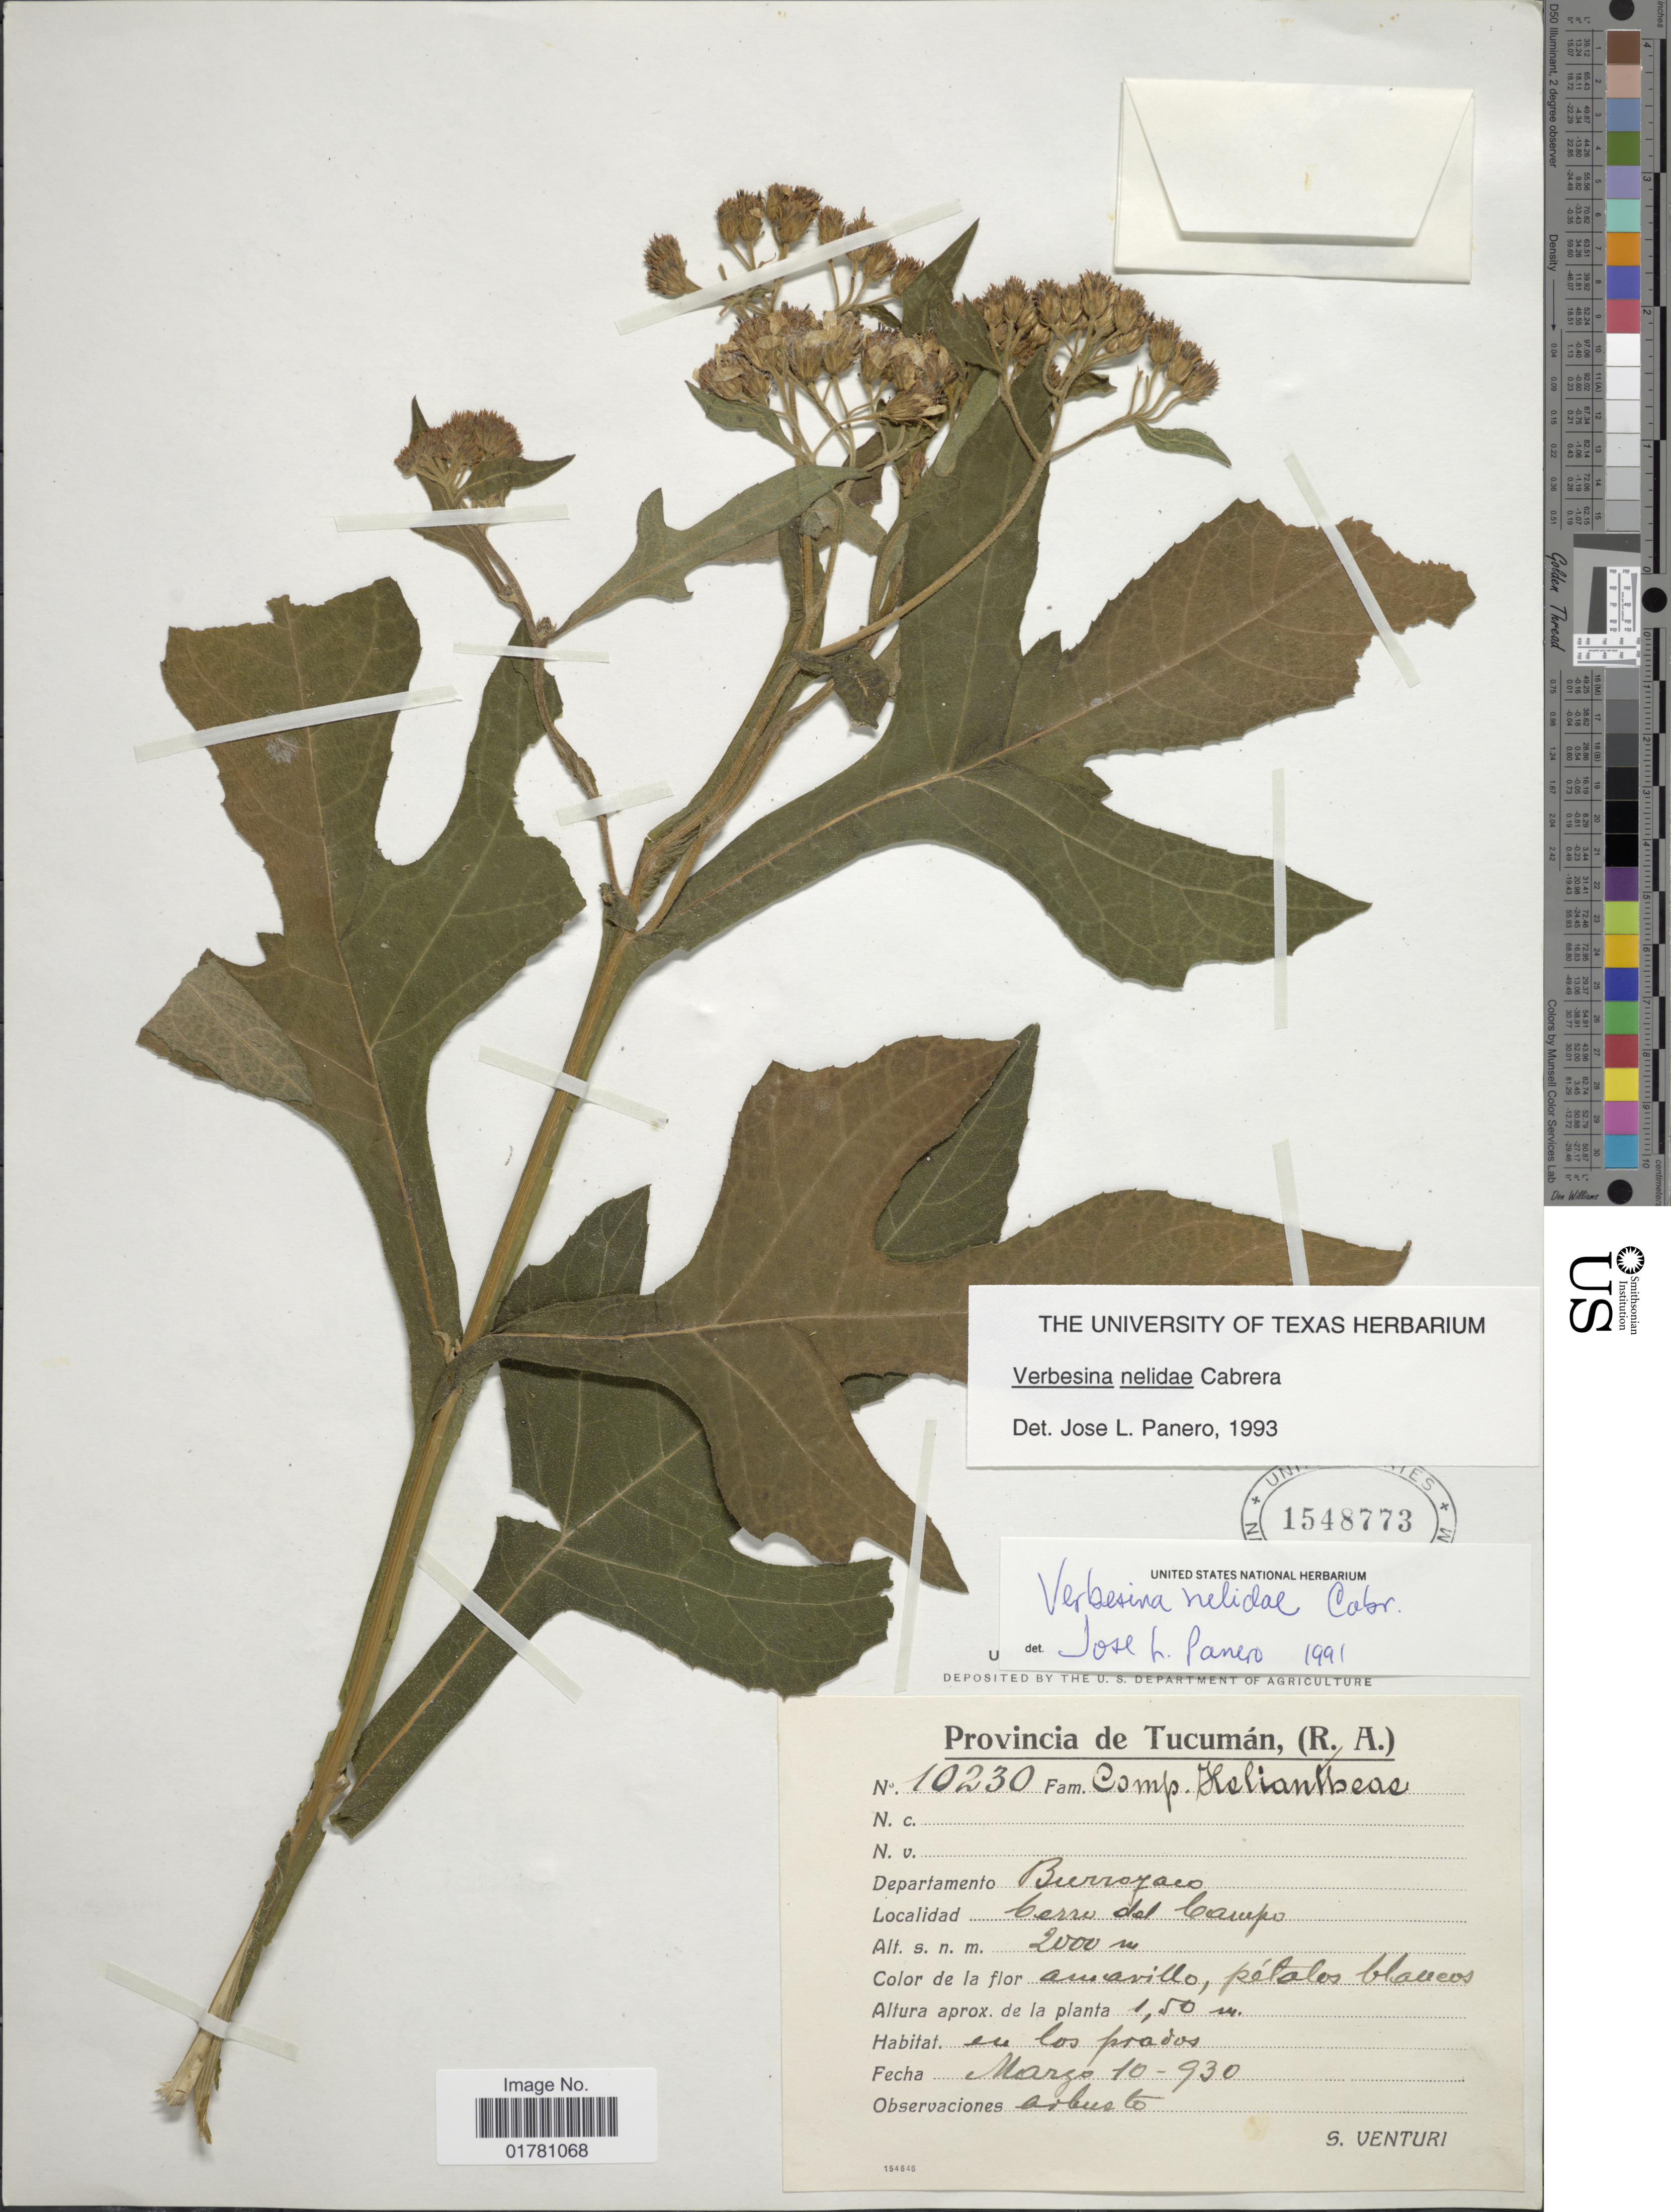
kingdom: Plantae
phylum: Tracheophyta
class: Magnoliopsida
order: Asterales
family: Asteraceae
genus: Verbesina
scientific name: Verbesina nelidae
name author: Cabrera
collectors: S. Venturi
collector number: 10230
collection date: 1930-03-10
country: Argentina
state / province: Tucuman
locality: (R.A), Departamenti Burruyaco, Cerro del Campo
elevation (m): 2000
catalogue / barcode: US 1548773